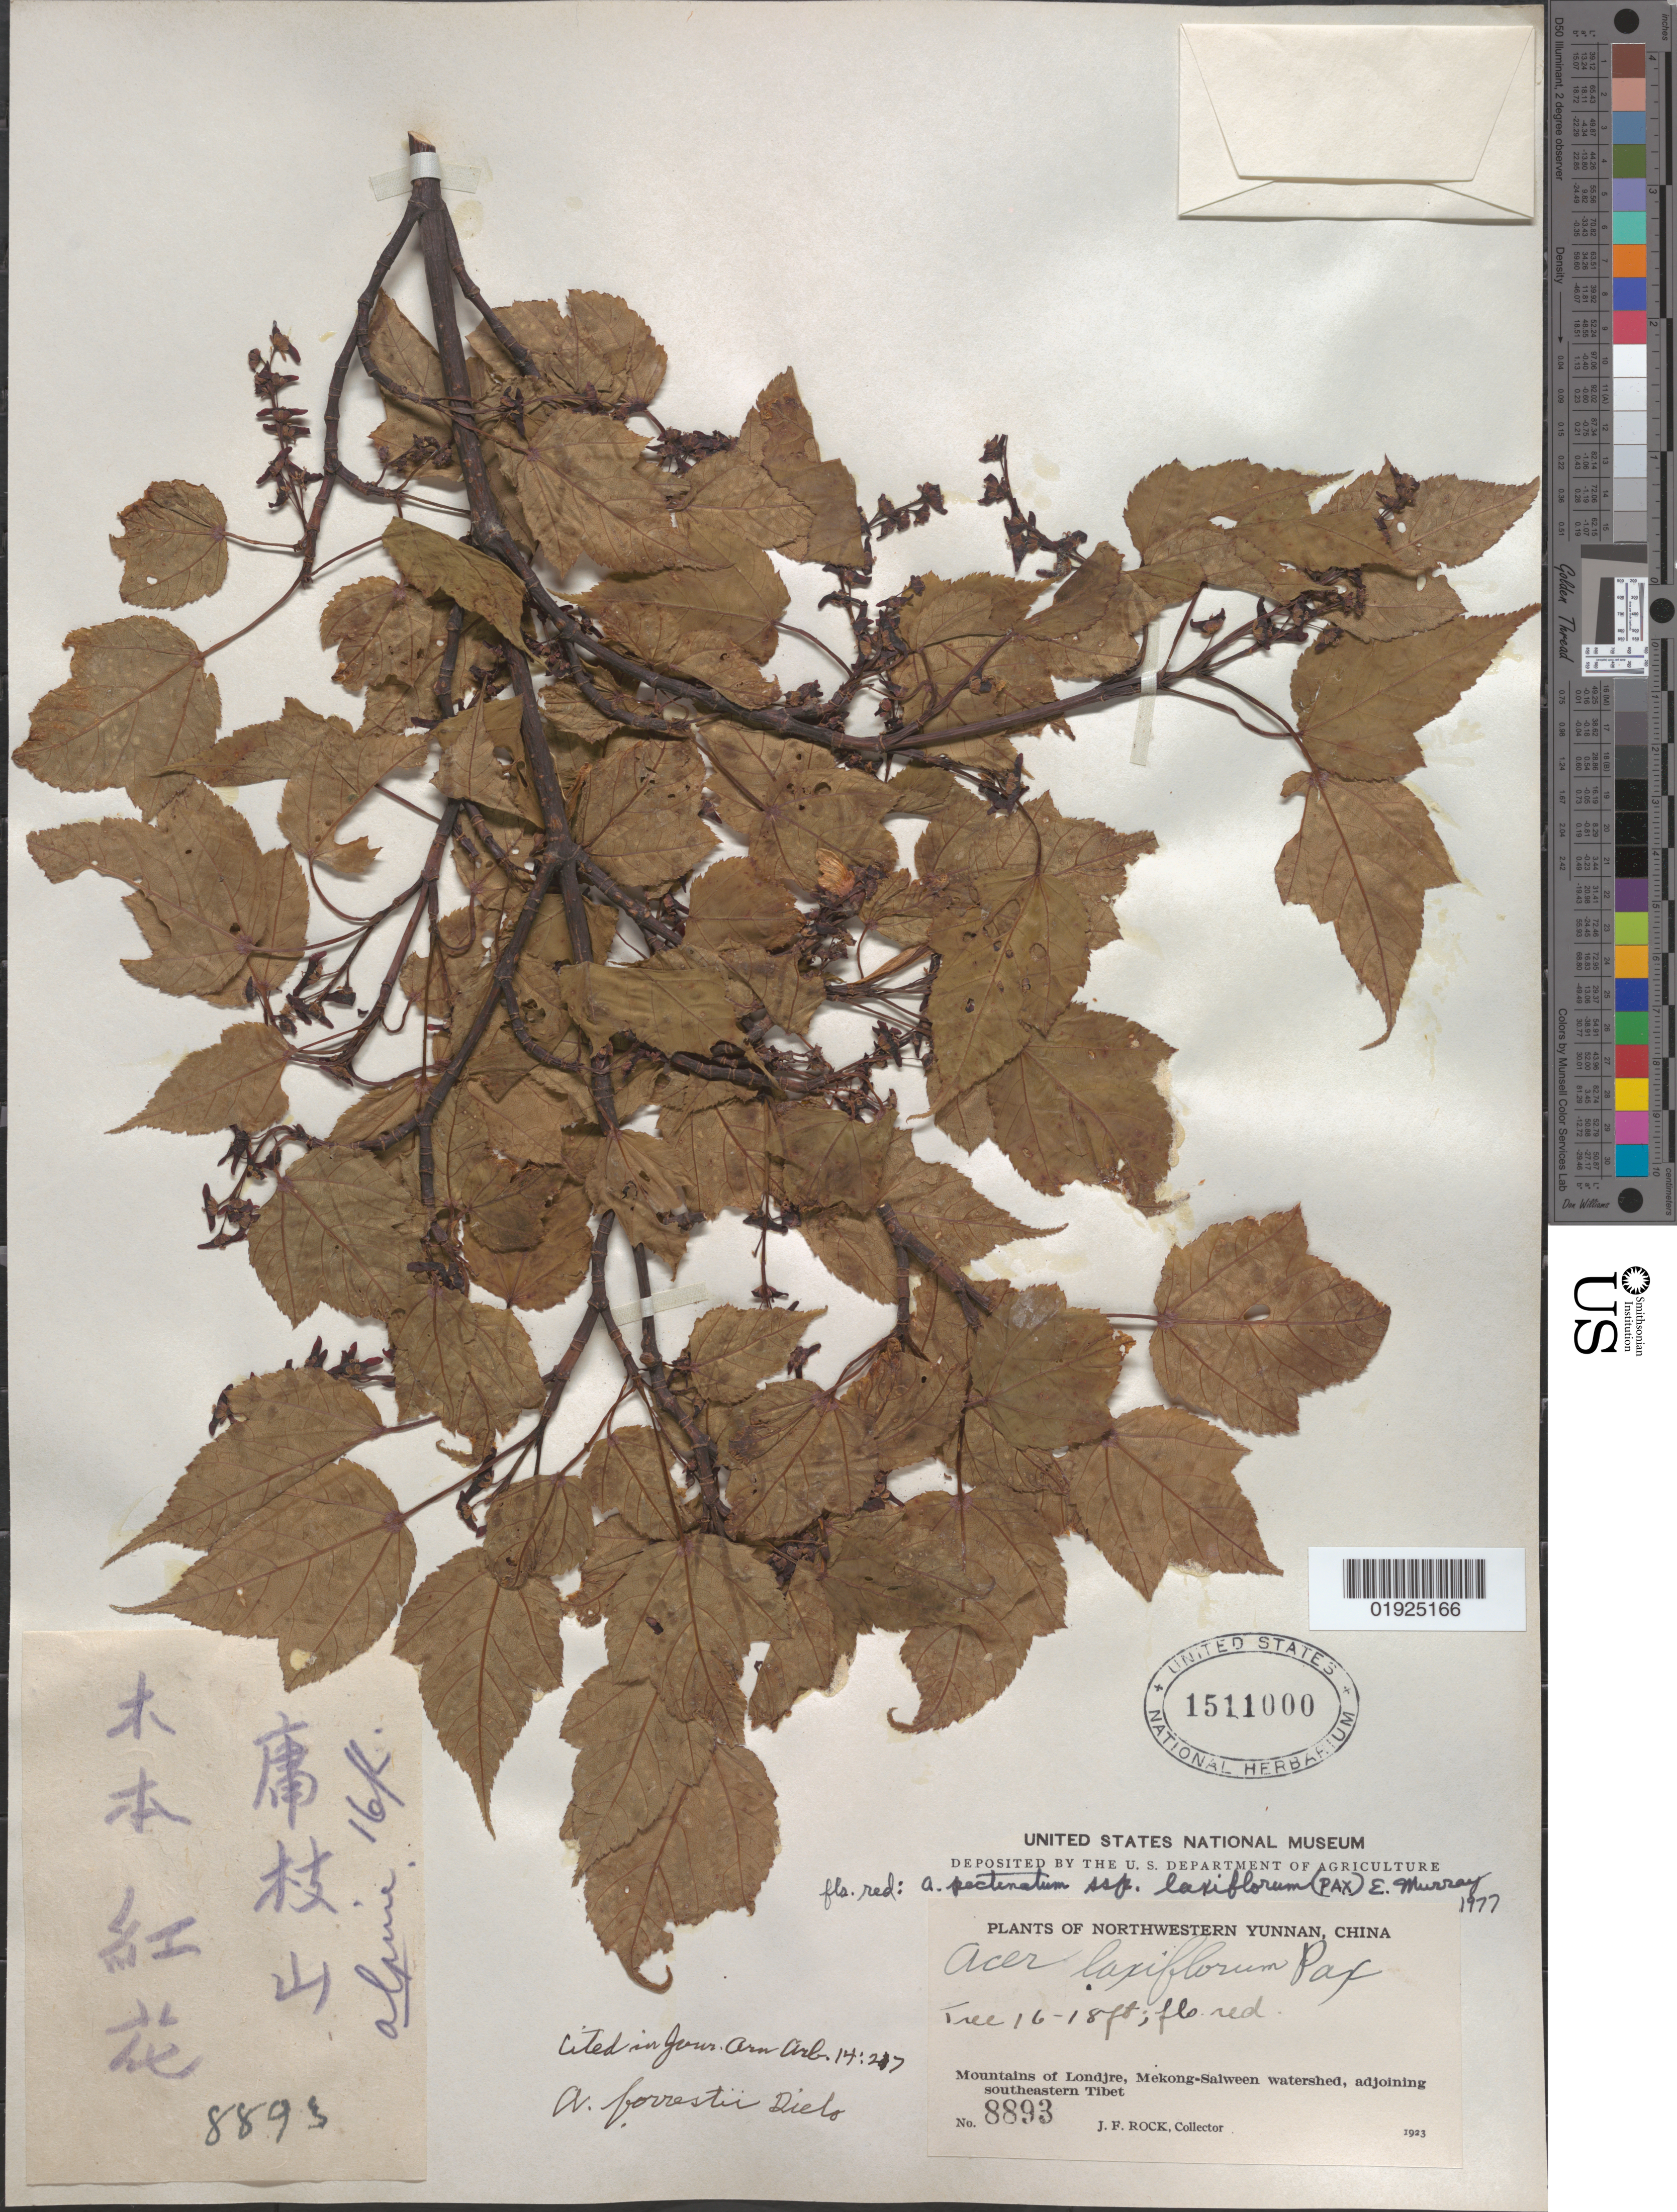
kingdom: Plantae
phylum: Tracheophyta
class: Magnoliopsida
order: Sapindales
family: Sapindaceae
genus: Acer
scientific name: Acer pectinatum subsp. laxiflorum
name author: (Pax) A.E. Murray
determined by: Murray, Edward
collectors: J. F. Rock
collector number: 8893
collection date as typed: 1923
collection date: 1923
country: China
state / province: Yunnan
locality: Northwestern Yunnan, mountains of Londjre, Mekong-Salween watershed, adjoining southeastern Tibet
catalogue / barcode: US 1511000